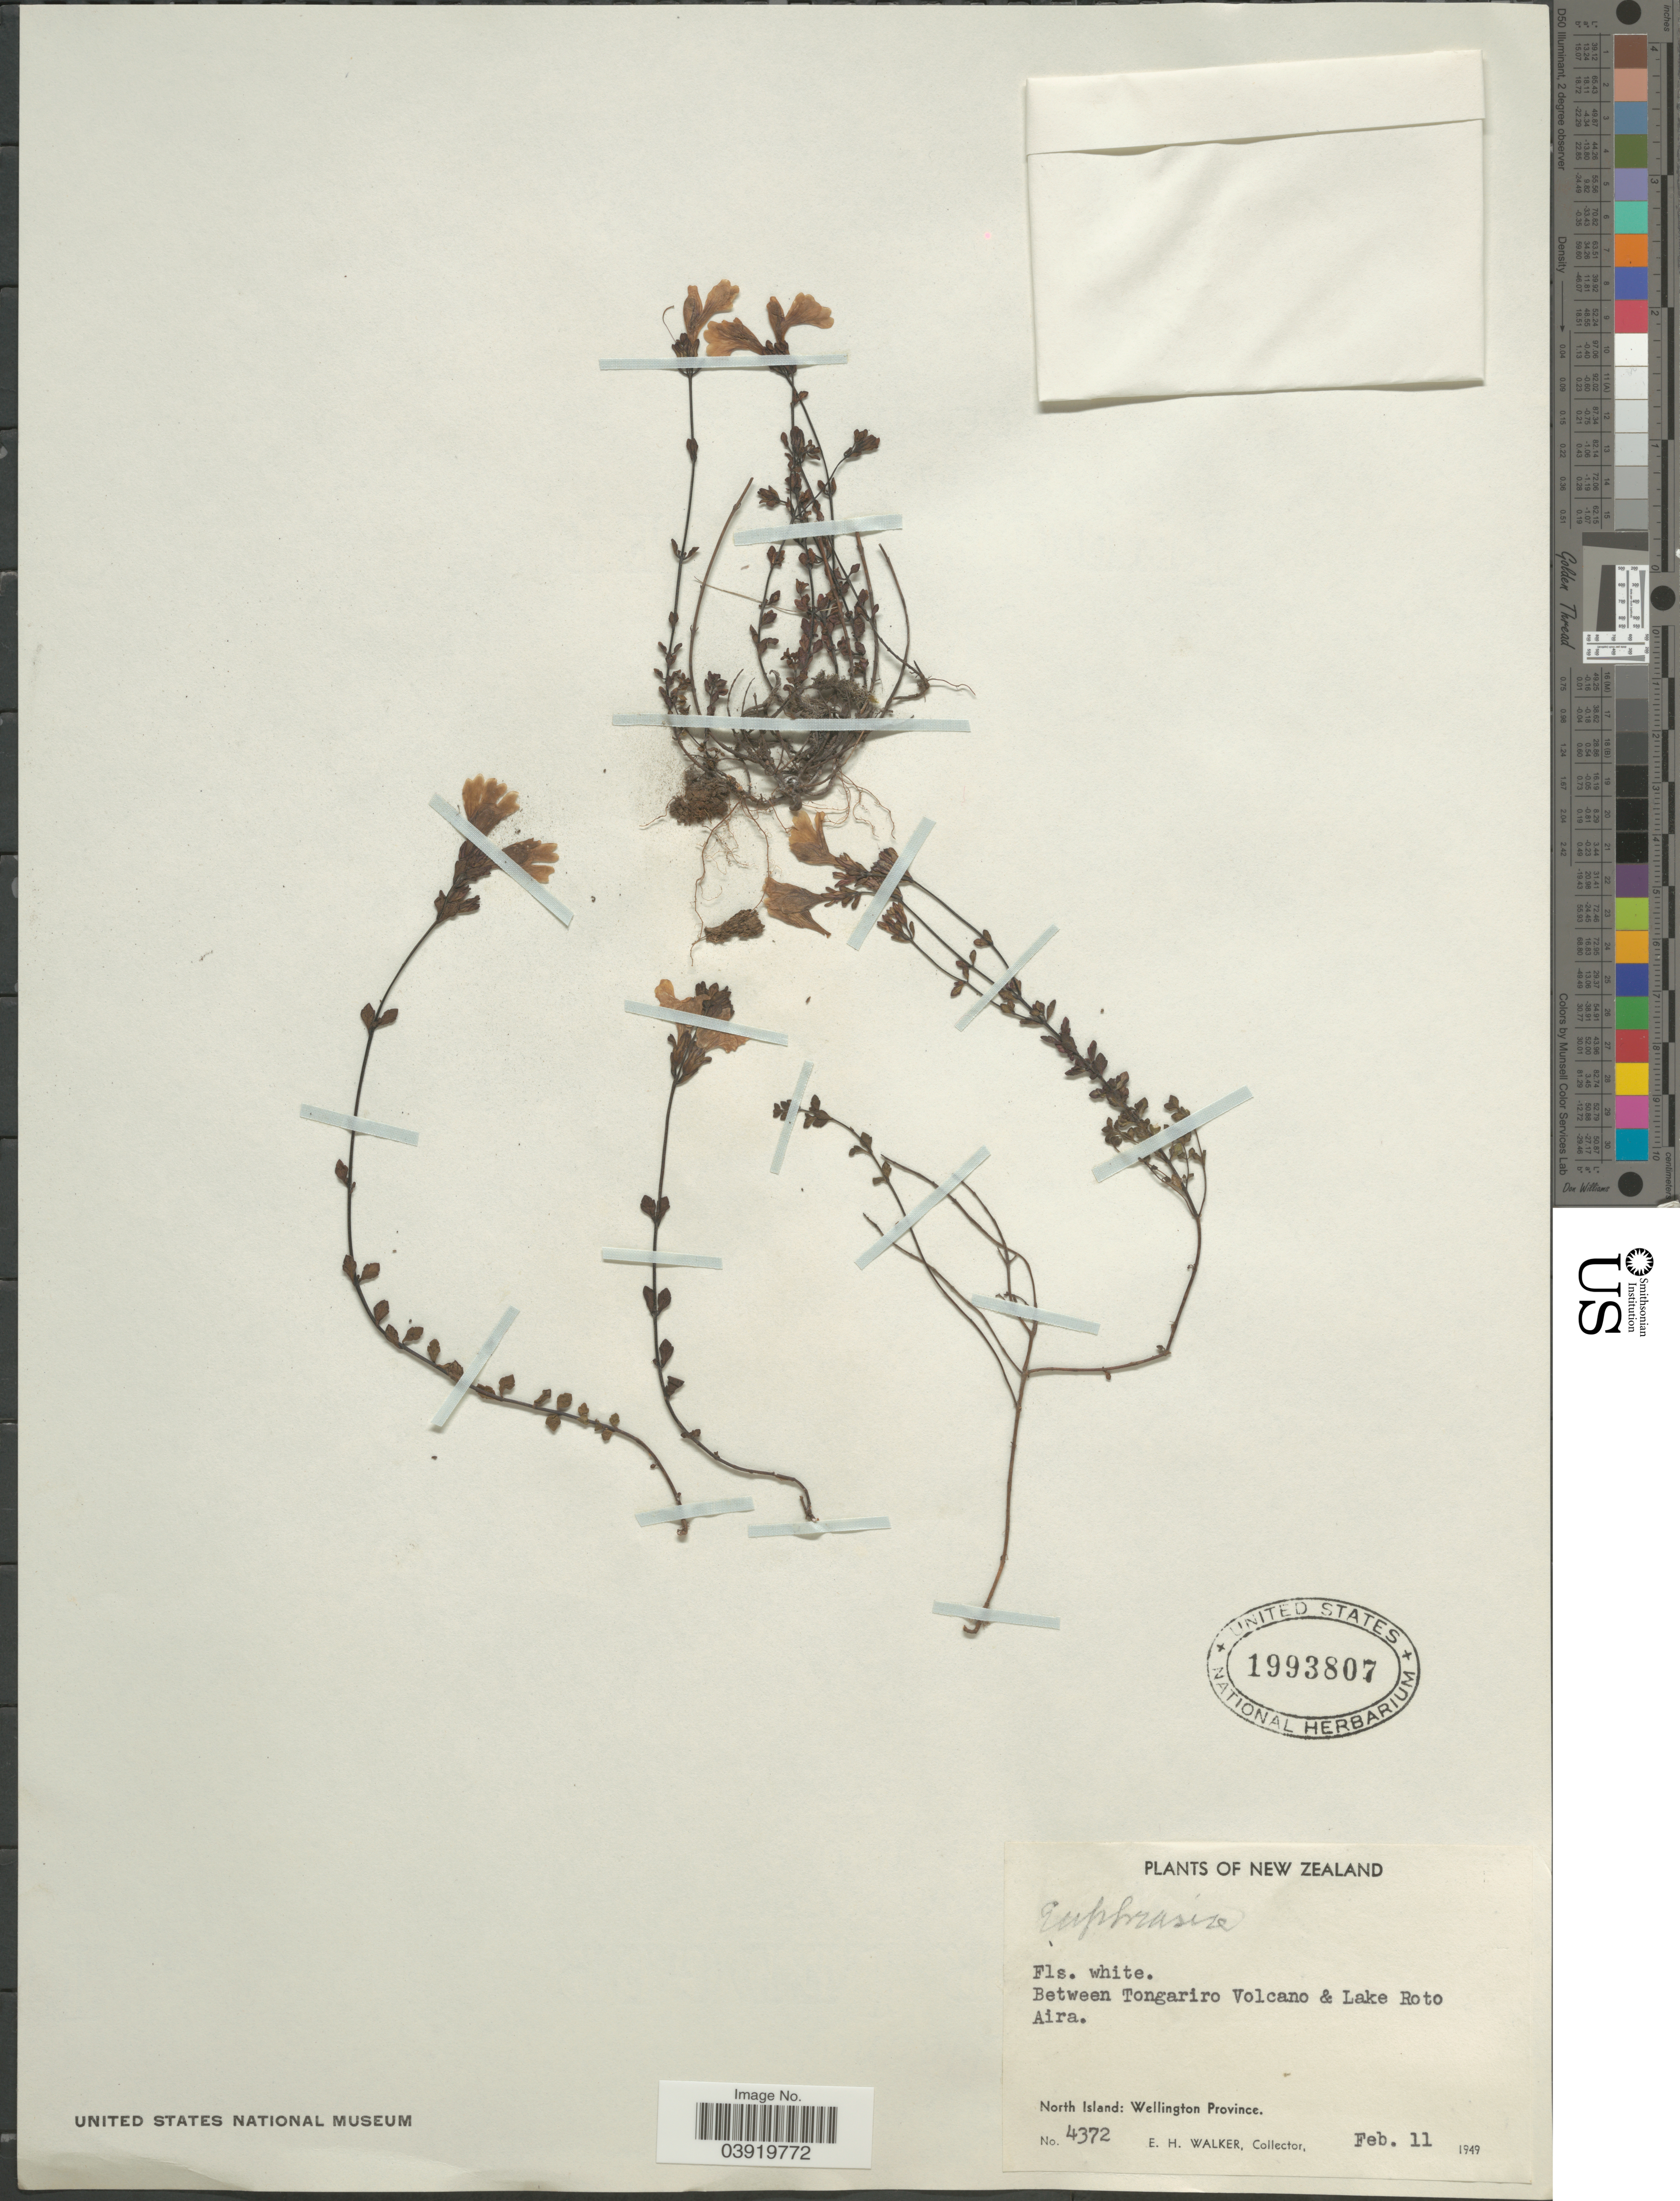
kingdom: Plantae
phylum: Tracheophyta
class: Magnoliopsida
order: Lamiales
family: Orobanchaceae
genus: Euphrasia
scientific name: Euphrasia sp.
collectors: E. H. Walker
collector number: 4372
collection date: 1949-02-11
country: New Zealand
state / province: Wellington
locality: Between Tongariro Volcano & Lake Roto Aira. North Island.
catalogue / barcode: US 1993807